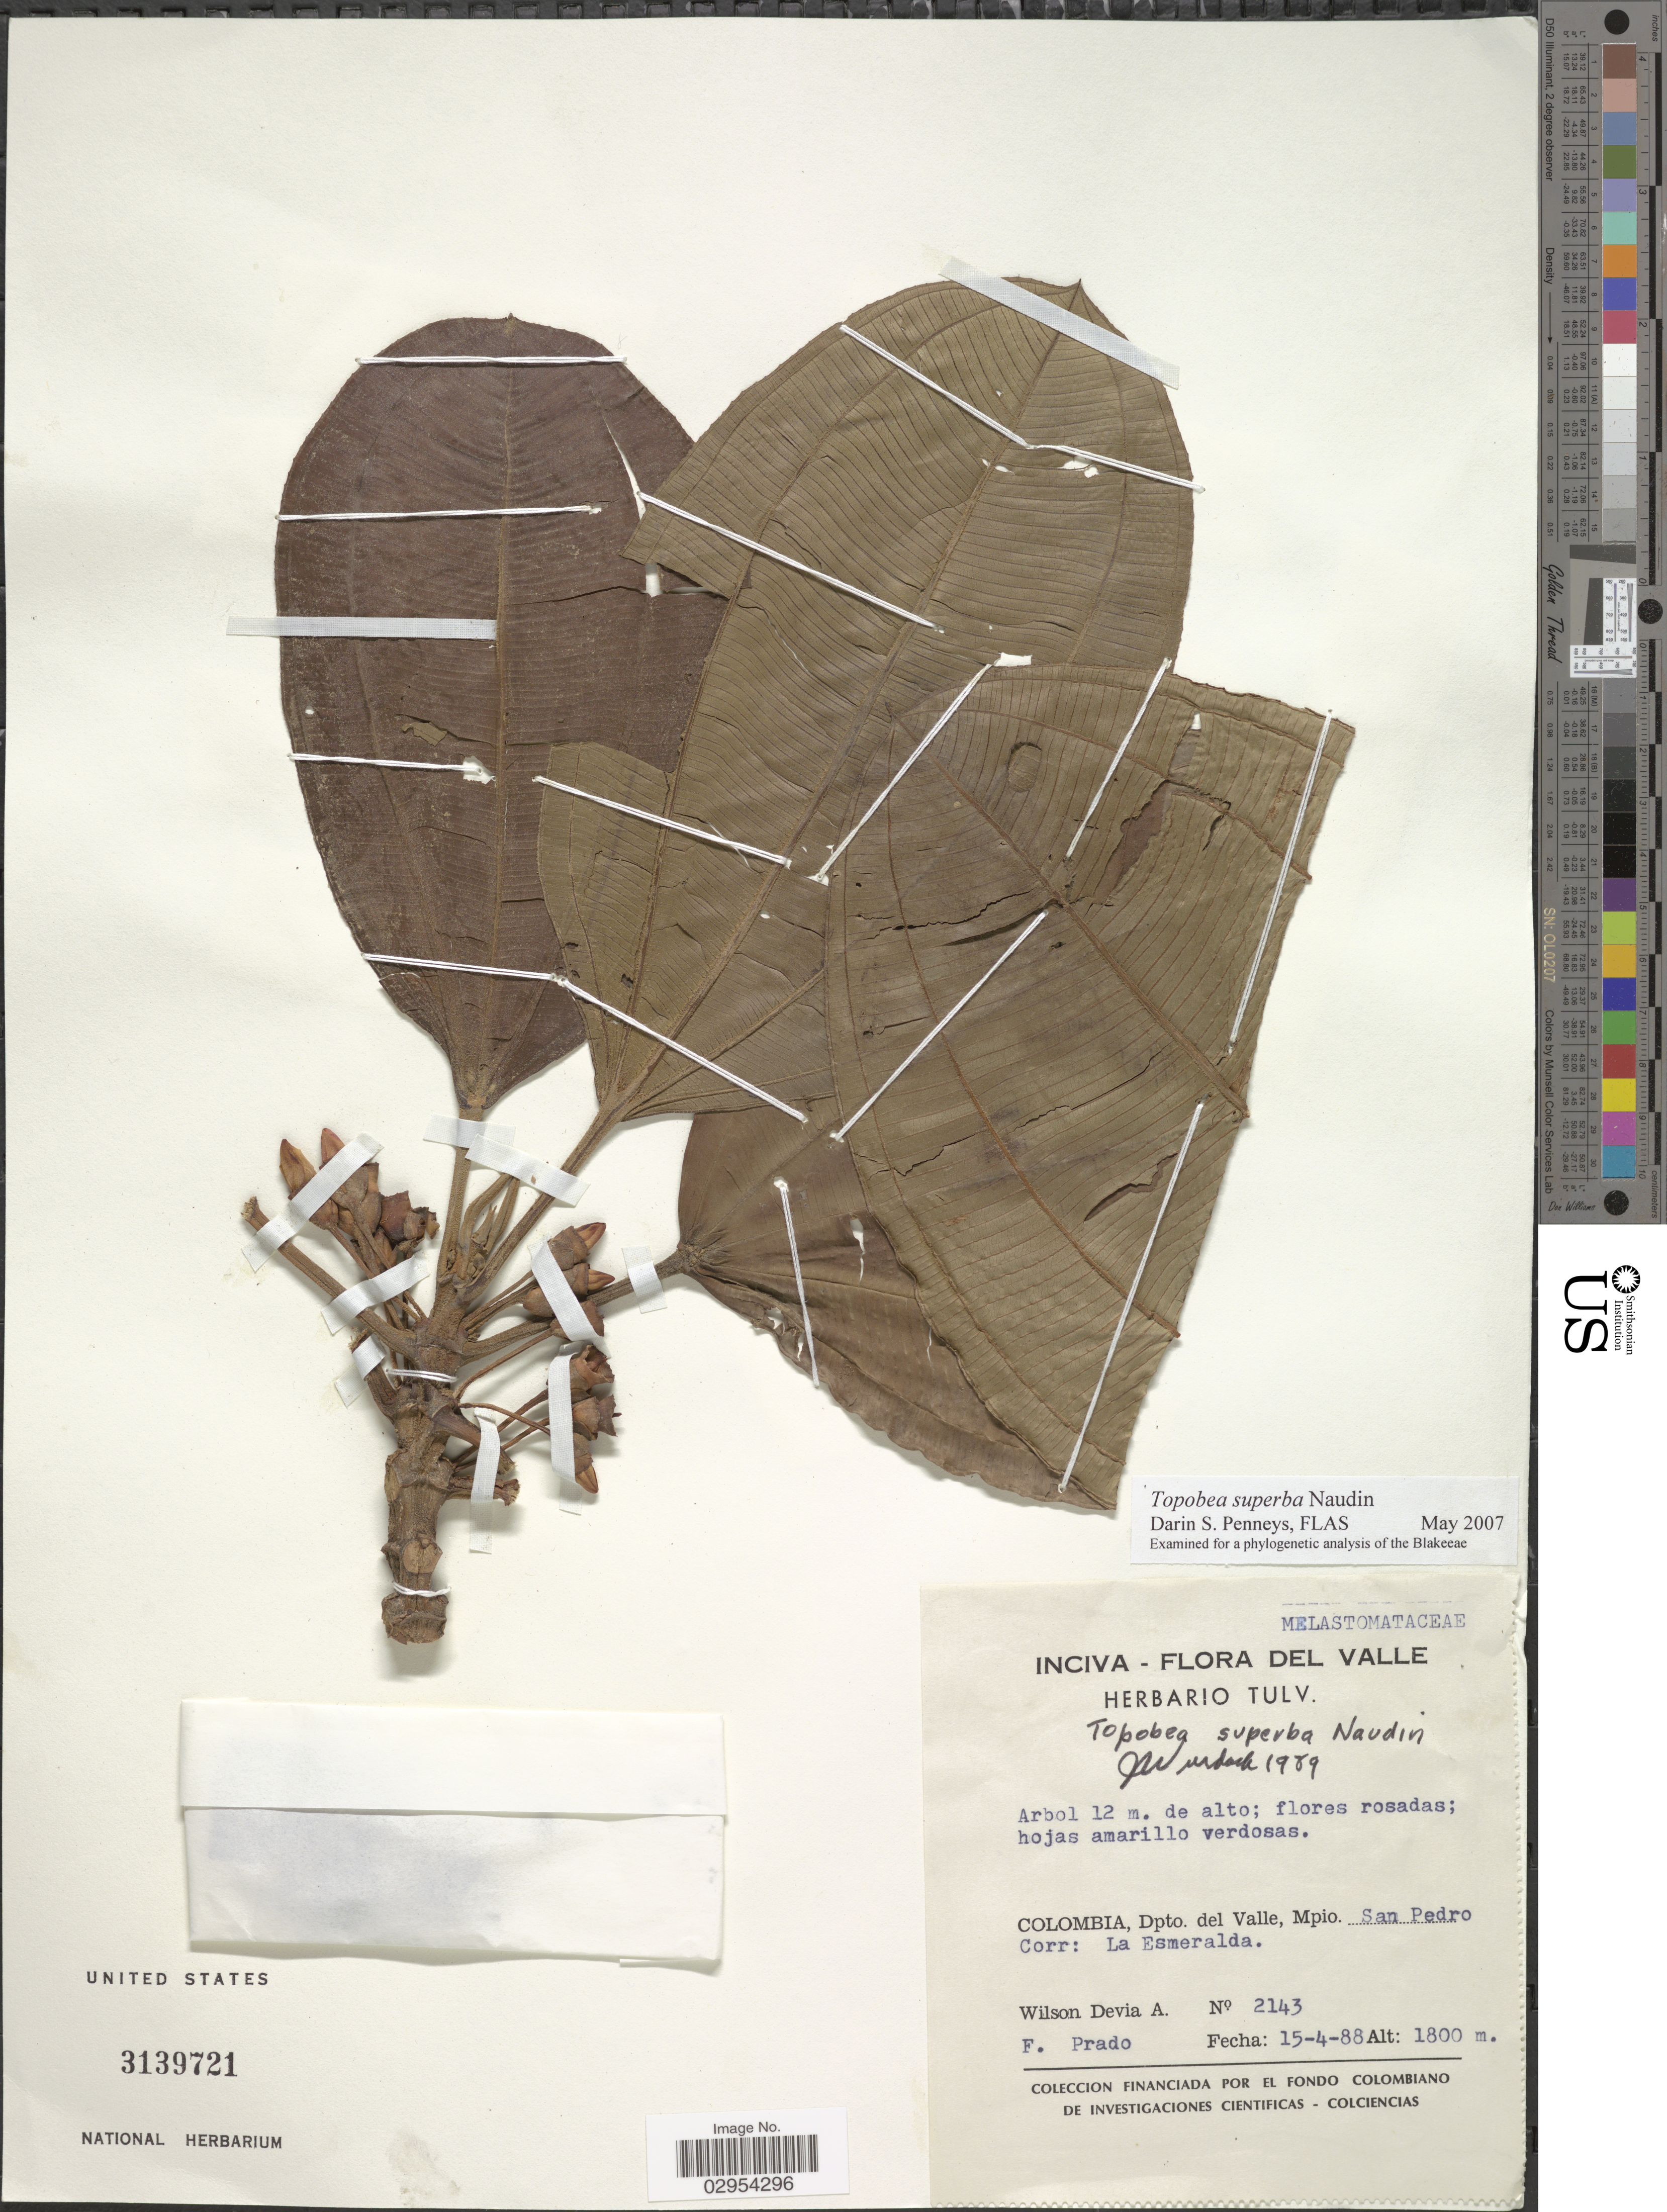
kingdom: Plantae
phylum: Tracheophyta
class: Magnoliopsida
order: Myrtales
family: Melastomataceae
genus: Topobea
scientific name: Topobea superba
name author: Naudin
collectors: W. Devia A. & F. Prado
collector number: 2143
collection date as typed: Transcribed d/m/y: 15/4/88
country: Colombia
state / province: Valle del Cauca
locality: Dpto. del Valle, Mpio. San Pedro, Corr: La Esmeralda.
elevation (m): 1800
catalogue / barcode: US 3139721